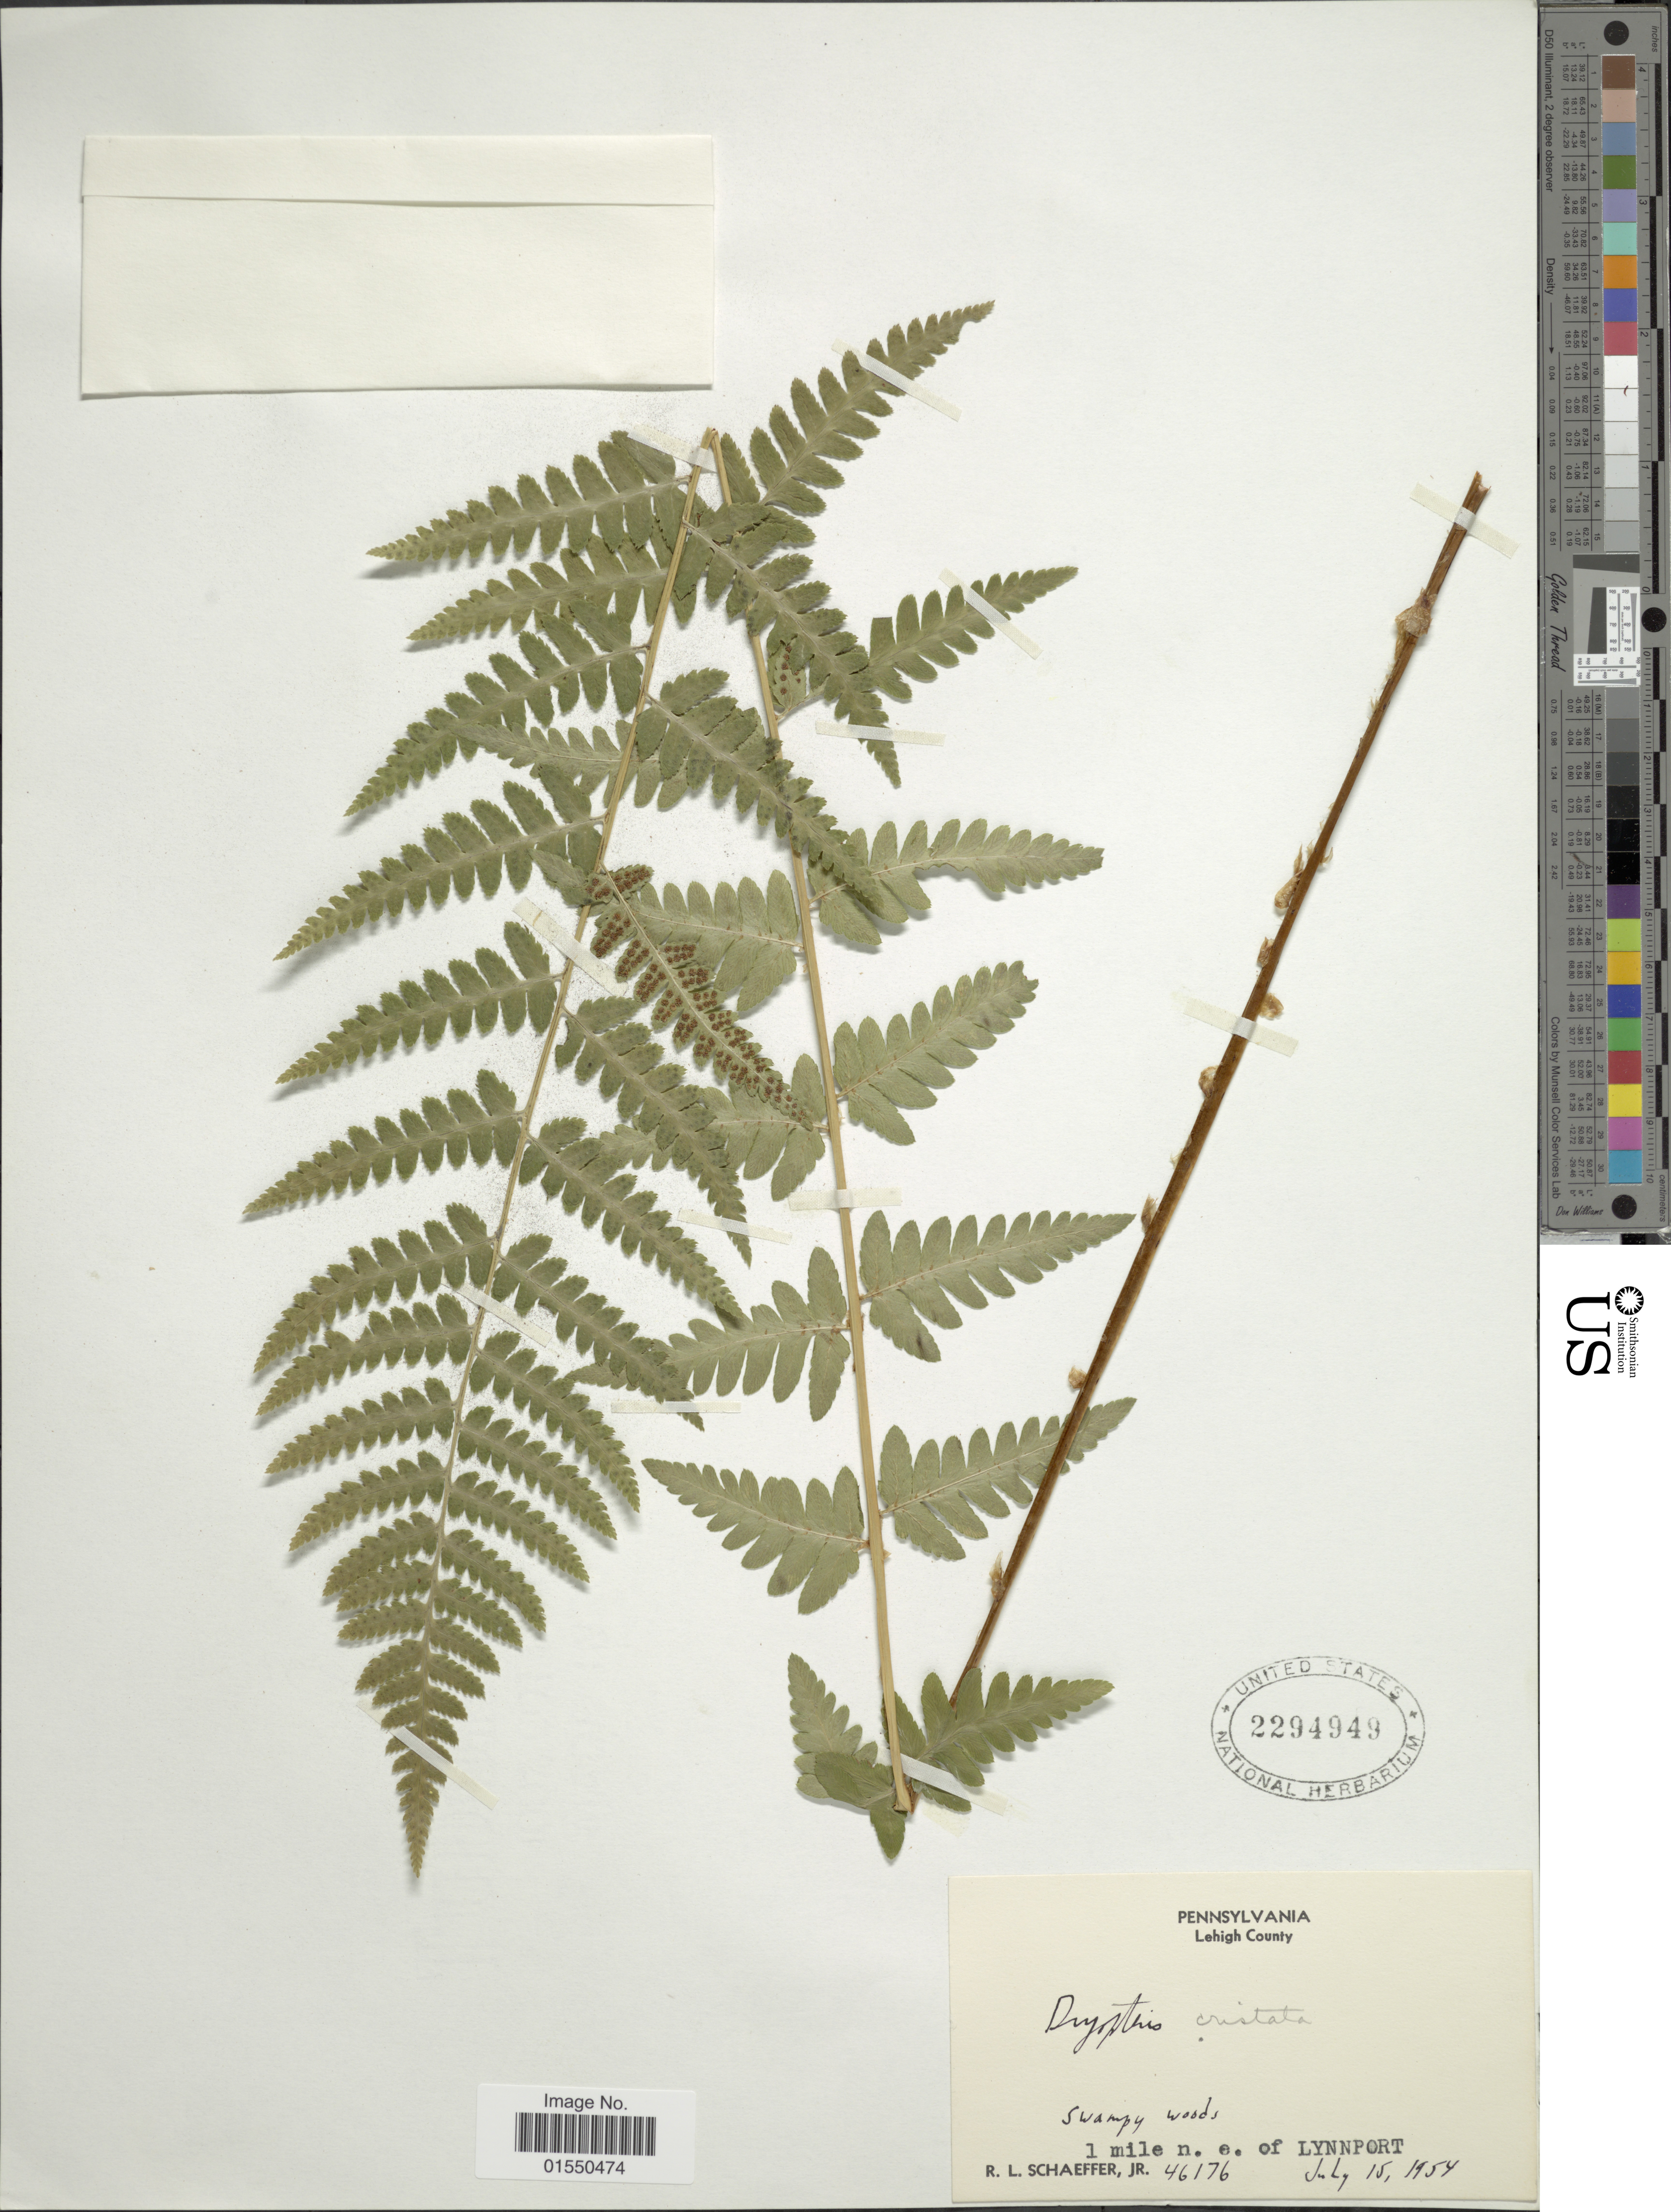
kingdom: Plantae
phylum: Tracheophyta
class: Polypodiopsida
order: Polypodiales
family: Dryopteridaceae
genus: Dryopteris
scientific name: Dryopteris cristata var. spinulosa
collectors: R. L. Schaeffer Jr.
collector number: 46176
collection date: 1954-07-15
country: United States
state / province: Pennsylvania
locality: Lehigh County, 1 mile n. e. of Lynnport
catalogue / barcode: US 2294949